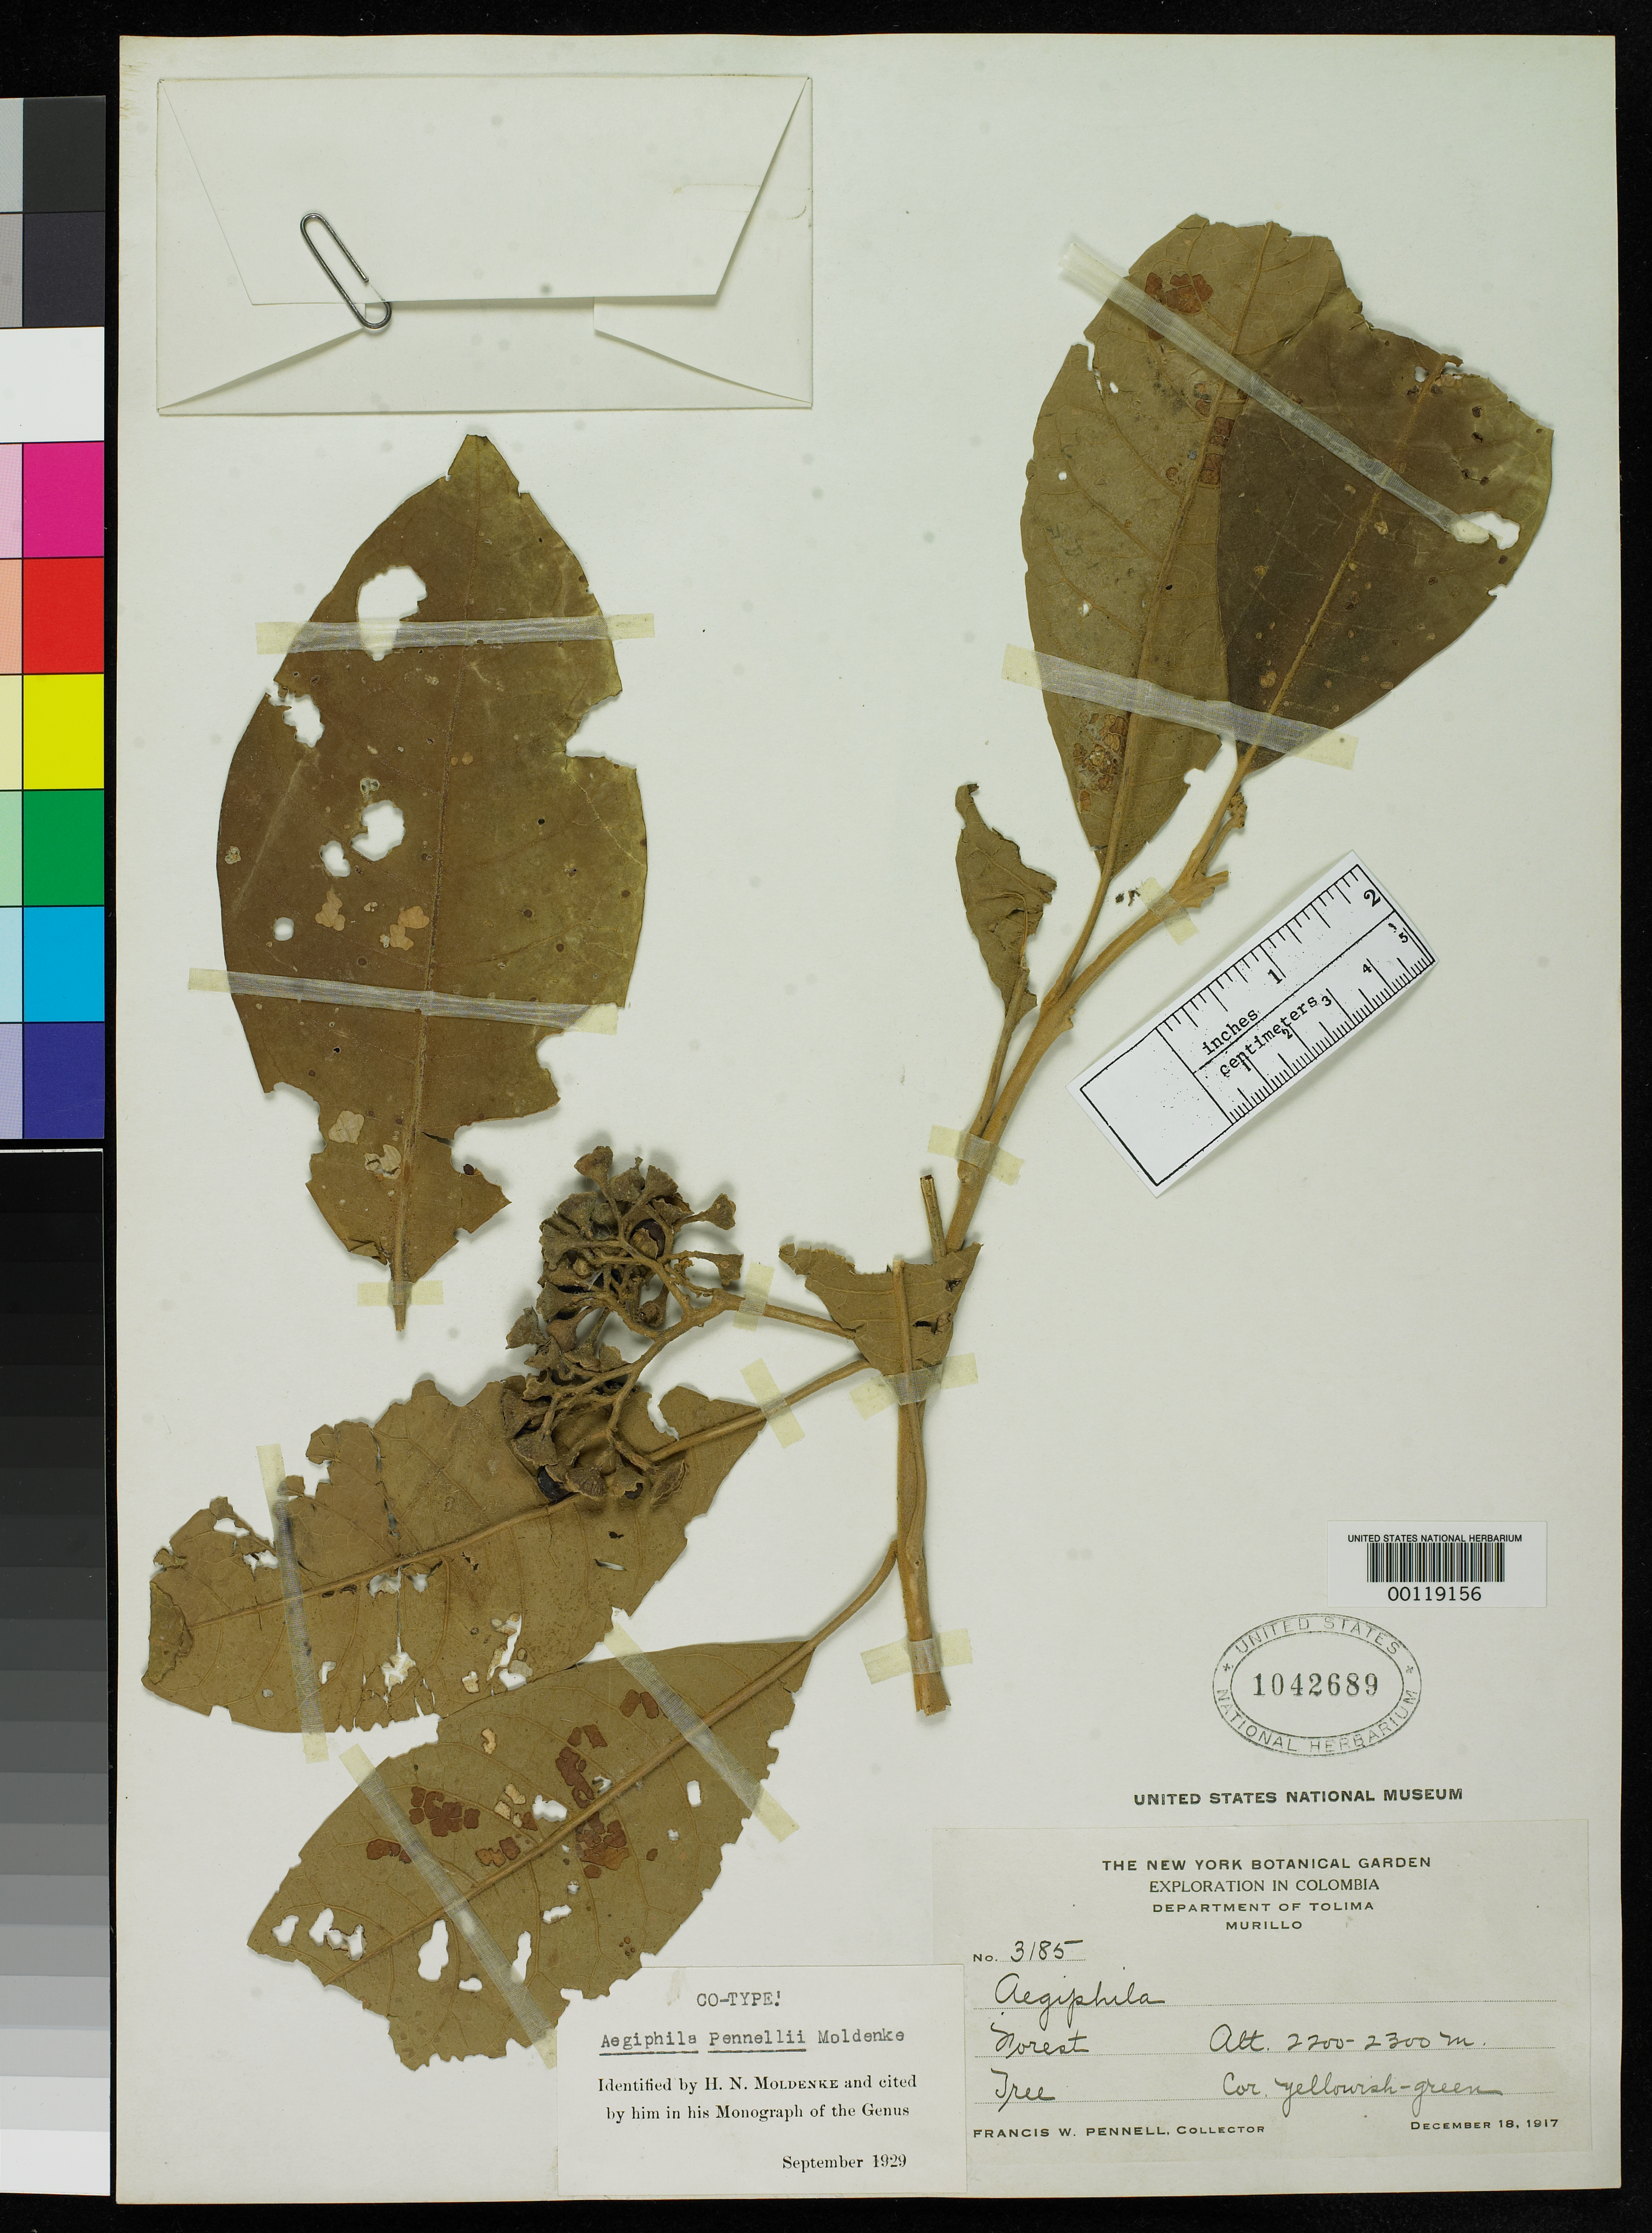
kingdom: Plantae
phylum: Tracheophyta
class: Magnoliopsida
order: Lamiales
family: Lamiaceae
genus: Aegiphila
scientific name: Aegiphila pennellii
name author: Moldenke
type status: Isotype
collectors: F. W. Pennell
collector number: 3185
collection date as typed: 18 Dec 1917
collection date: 1917-12-18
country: Colombia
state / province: Tolima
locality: Murillo.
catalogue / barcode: US 1042689